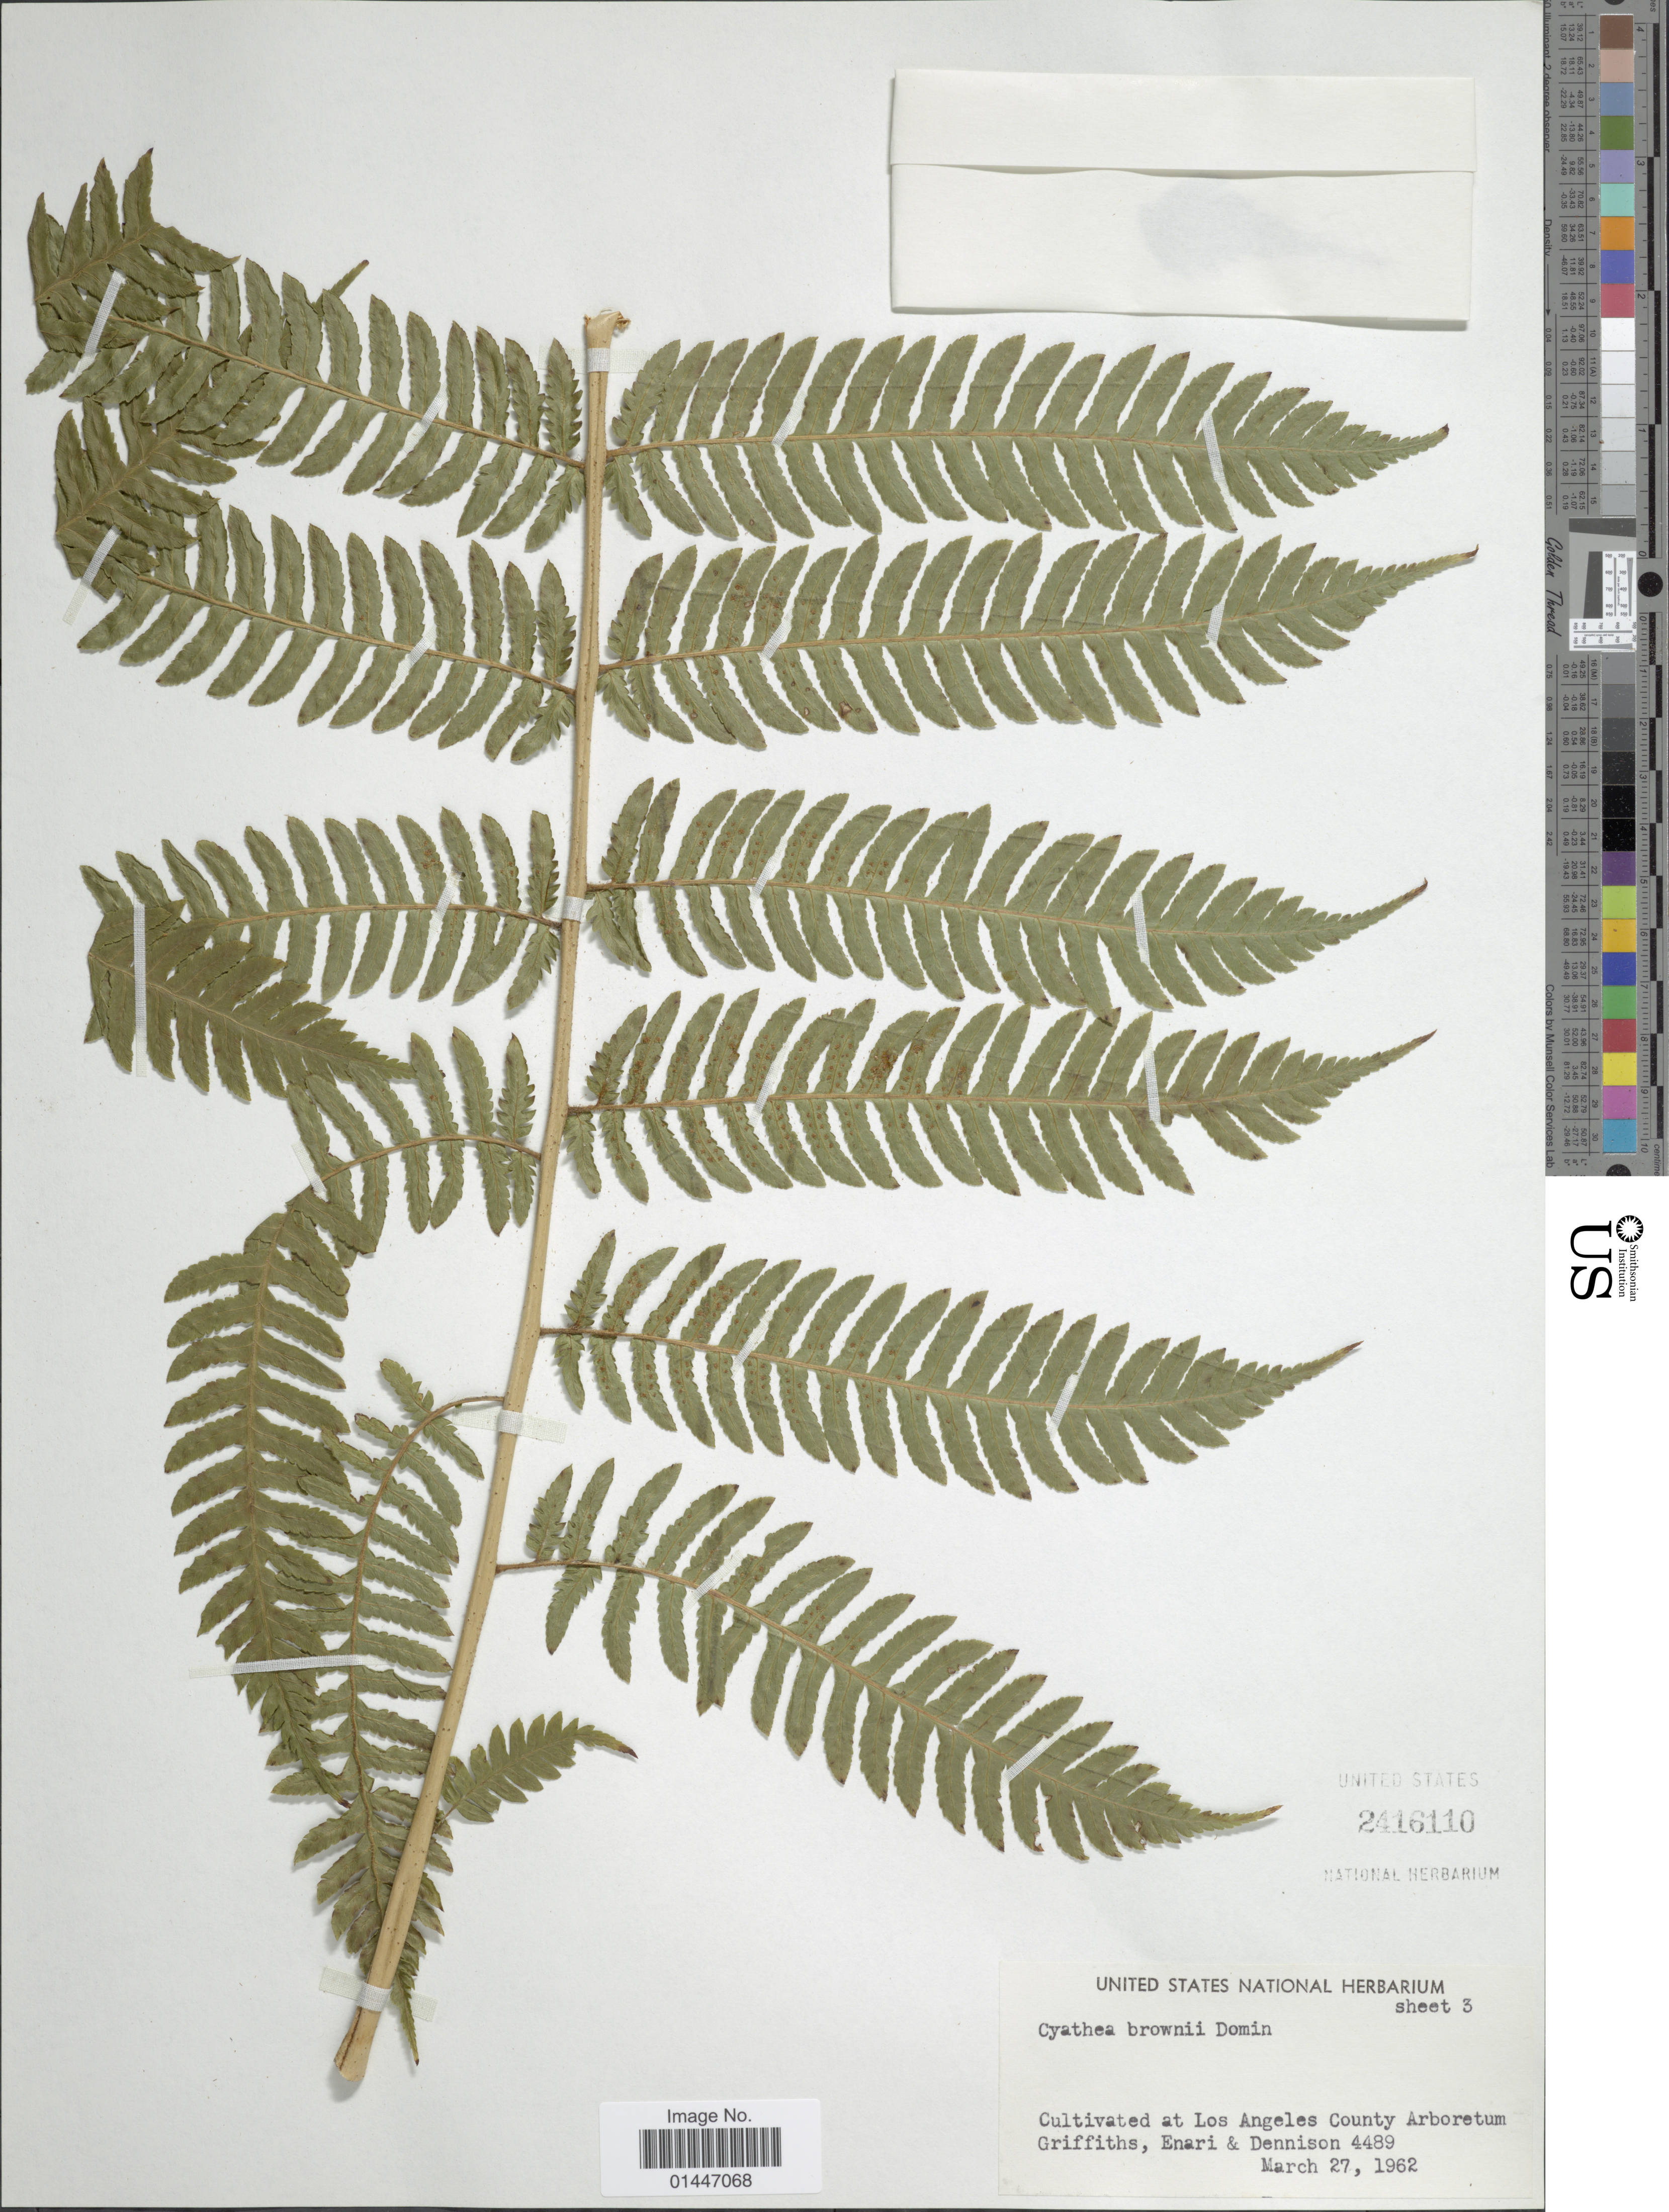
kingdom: Plantae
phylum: Tracheophyta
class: Polypodiopsida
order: Cyatheales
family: Cyatheaceae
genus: Sphaeropteris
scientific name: Sphaeropteris cooperi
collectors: A. Griffiths, L. Enari & P. Dennison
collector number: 4489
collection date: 1962-03-27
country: United States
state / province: California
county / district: Los Angeles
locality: Los Angeles County Arboretum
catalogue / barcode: US 2416110